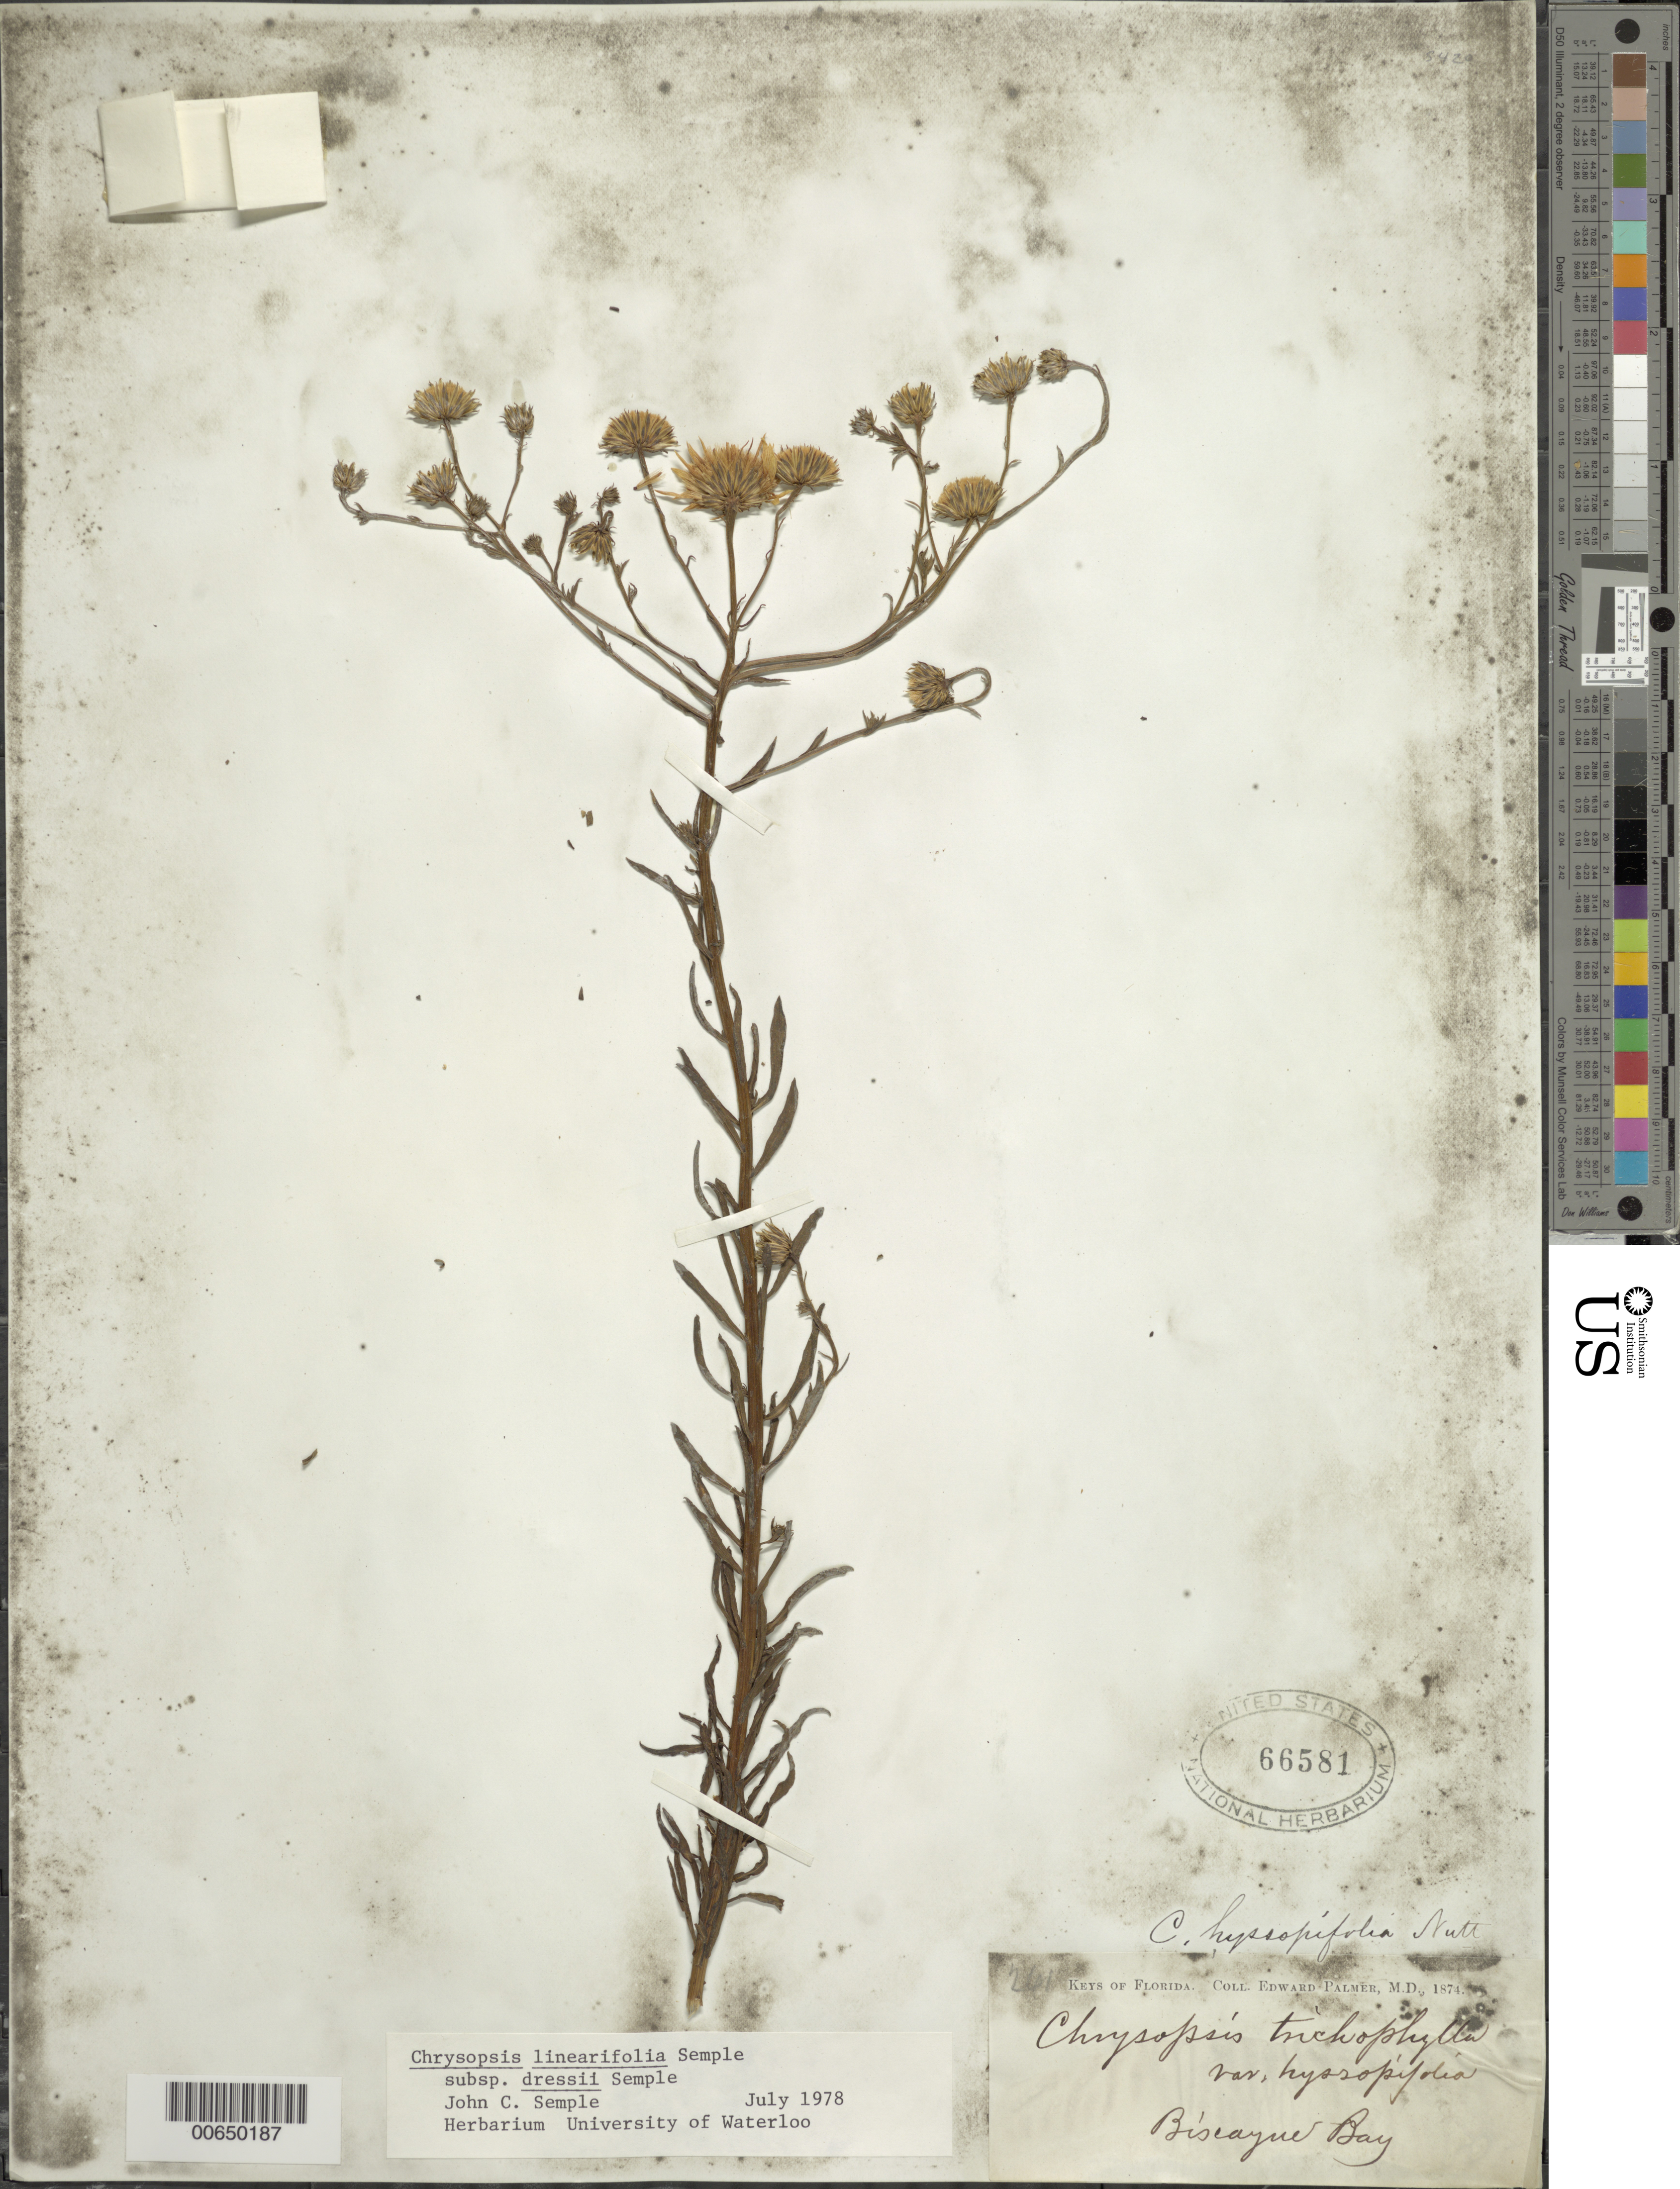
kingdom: Plantae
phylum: Tracheophyta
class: Magnoliopsida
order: Asterales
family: Asteraceae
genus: Chrysopsis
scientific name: Chrysopsis linearifolia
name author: Semple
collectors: E. Palmer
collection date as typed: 1874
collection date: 1874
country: United States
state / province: Florida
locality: Biscayne Bay, Keys of FL.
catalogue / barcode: US 66581